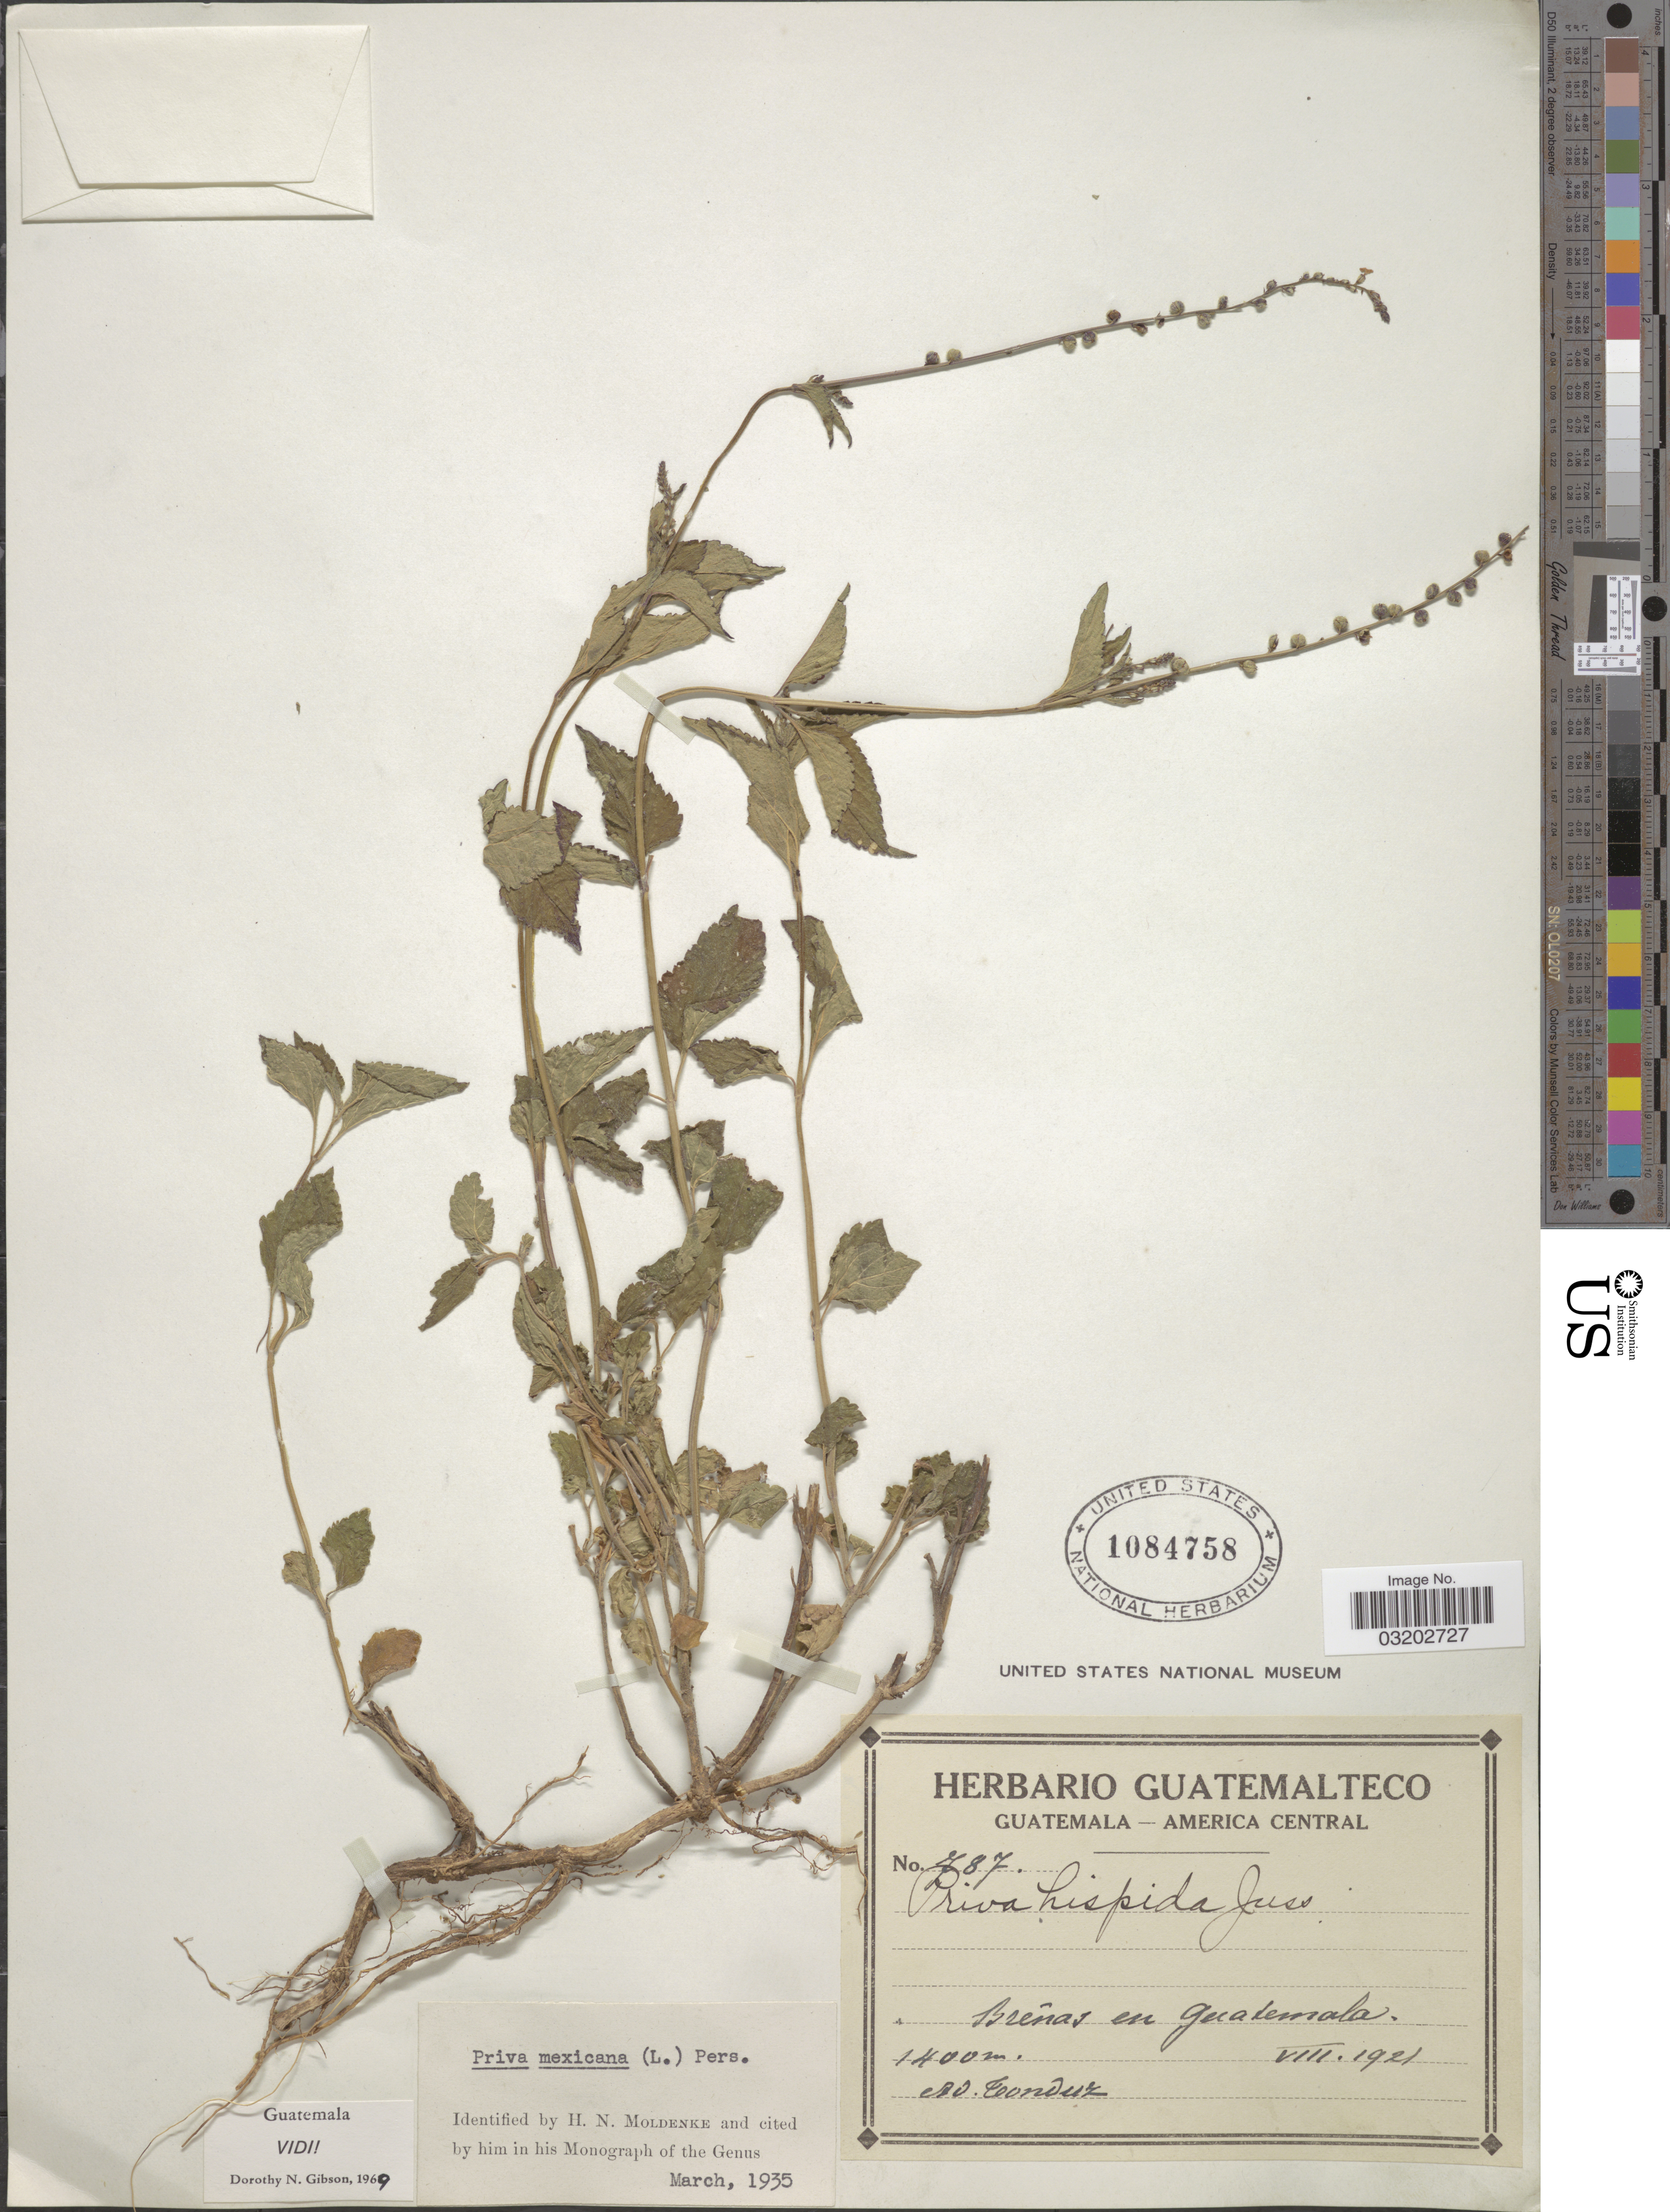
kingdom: Plantae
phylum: Tracheophyta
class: Magnoliopsida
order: Lamiales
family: Verbenaceae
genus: Priva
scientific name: Priva mexicana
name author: (L.) Pers.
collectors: A. Tonduz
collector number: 787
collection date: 1921-08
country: Guatemala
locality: Breñas.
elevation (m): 1400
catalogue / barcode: US 1084758